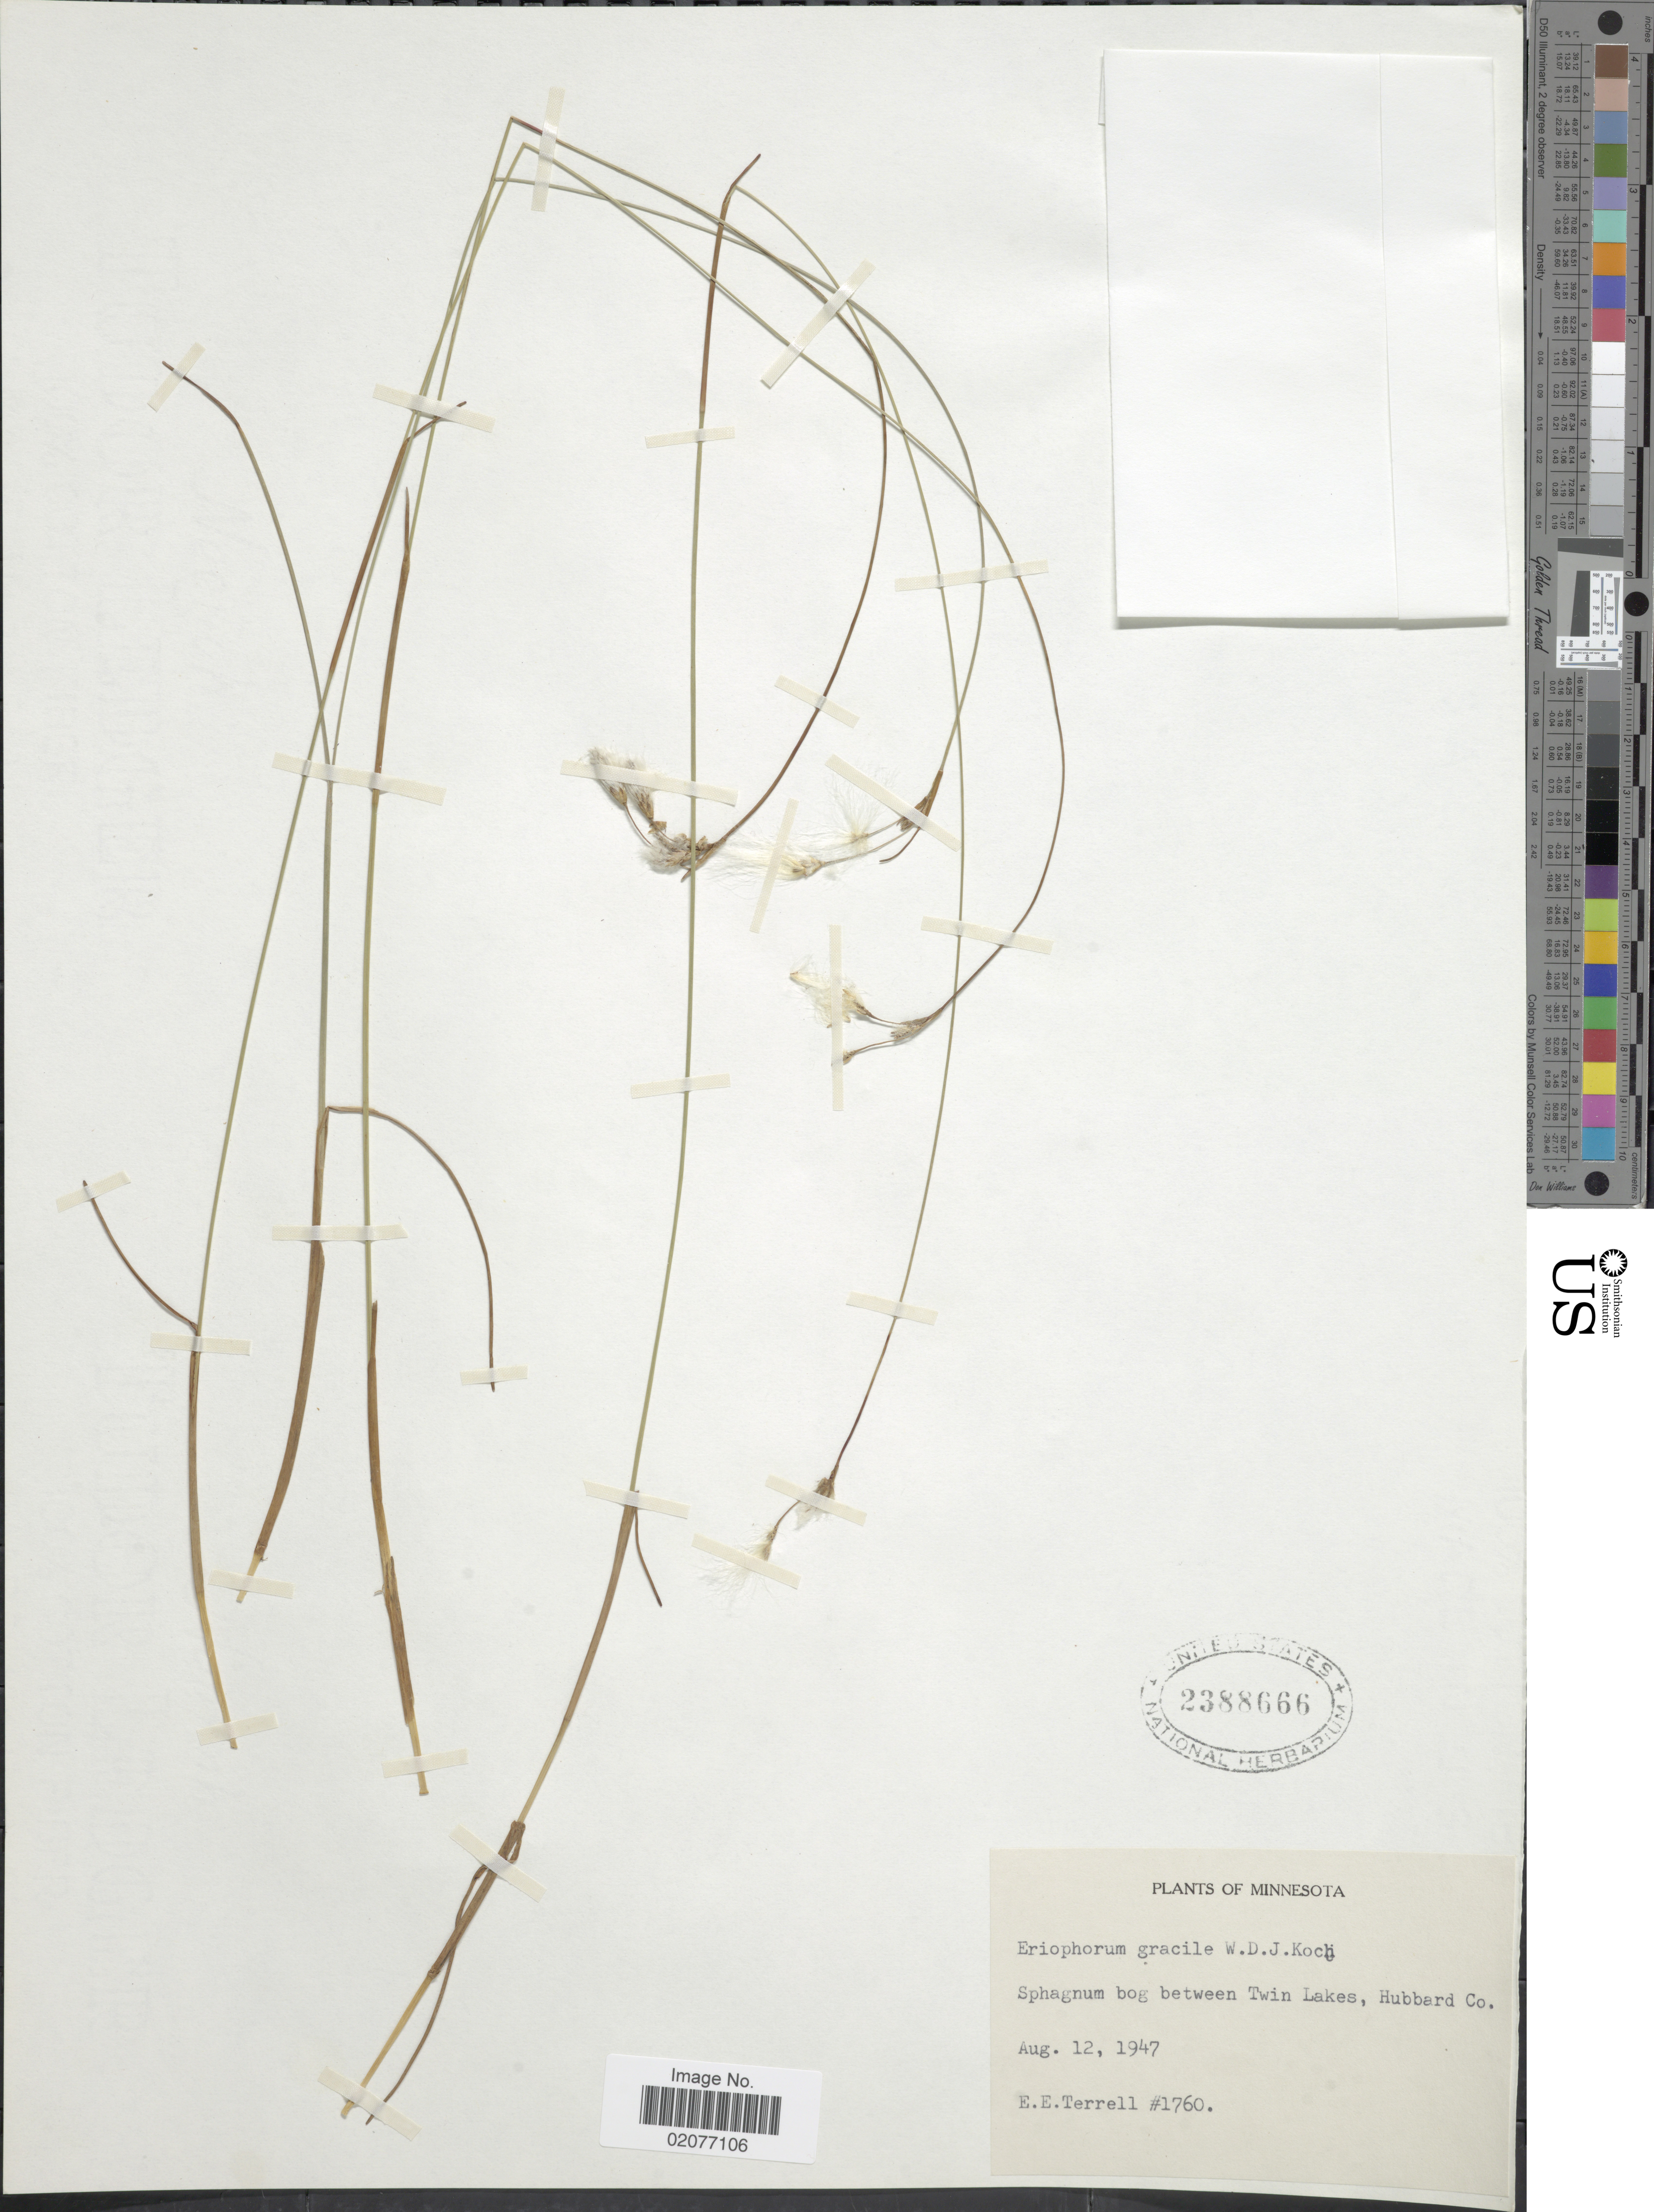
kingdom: Plantae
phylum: Tracheophyta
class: Liliopsida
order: Poales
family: Cyperaceae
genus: Eriophorum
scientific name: Eriophorum gracile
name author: W.D.J. Koch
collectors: E. E. Terrell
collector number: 1760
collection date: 1947-08-12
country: United States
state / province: Minnesota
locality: Sphagnum bog between Twin Lakes, Hubbard Co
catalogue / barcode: US 2388666